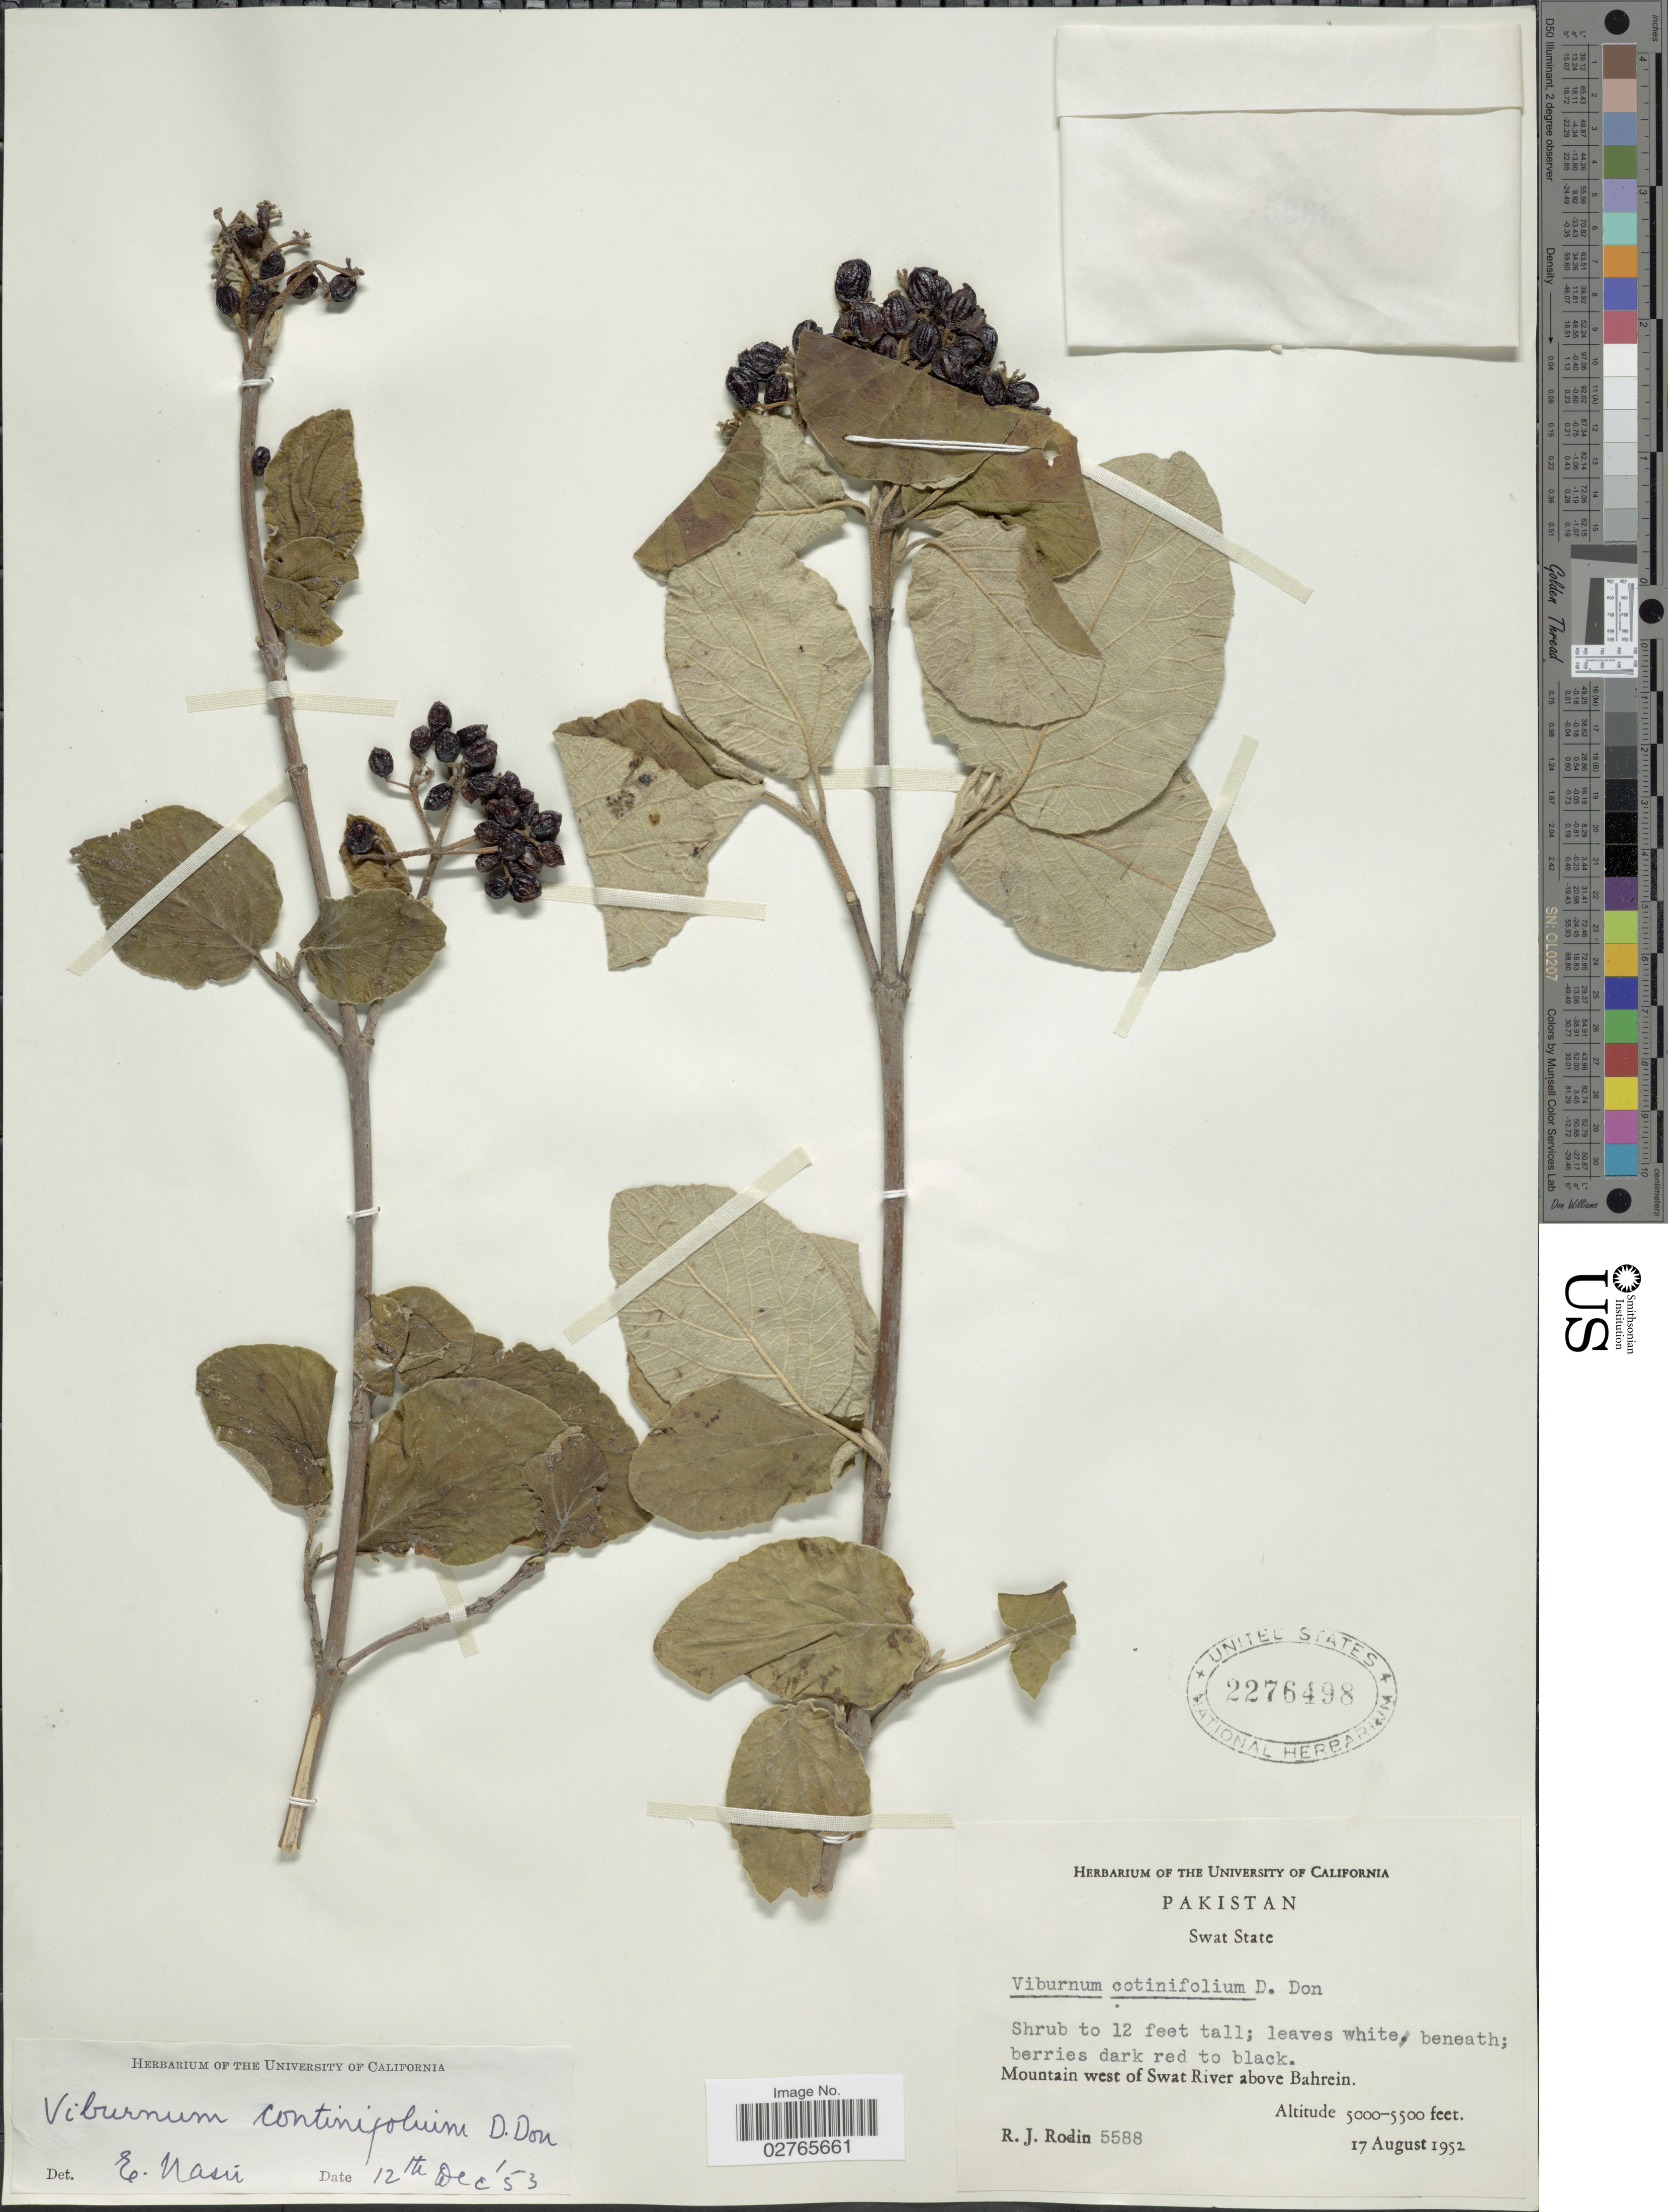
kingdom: Plantae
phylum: Tracheophyta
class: Magnoliopsida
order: Dipsacales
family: Viburnaceae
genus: Viburnum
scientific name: Viburnum cotinifolium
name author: D. Don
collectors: R. J. Rodin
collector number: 5588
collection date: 1952-08-17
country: Pakistan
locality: Swat State. Mountain west of Swat River above Bahrein.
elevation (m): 1524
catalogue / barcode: US 2276498